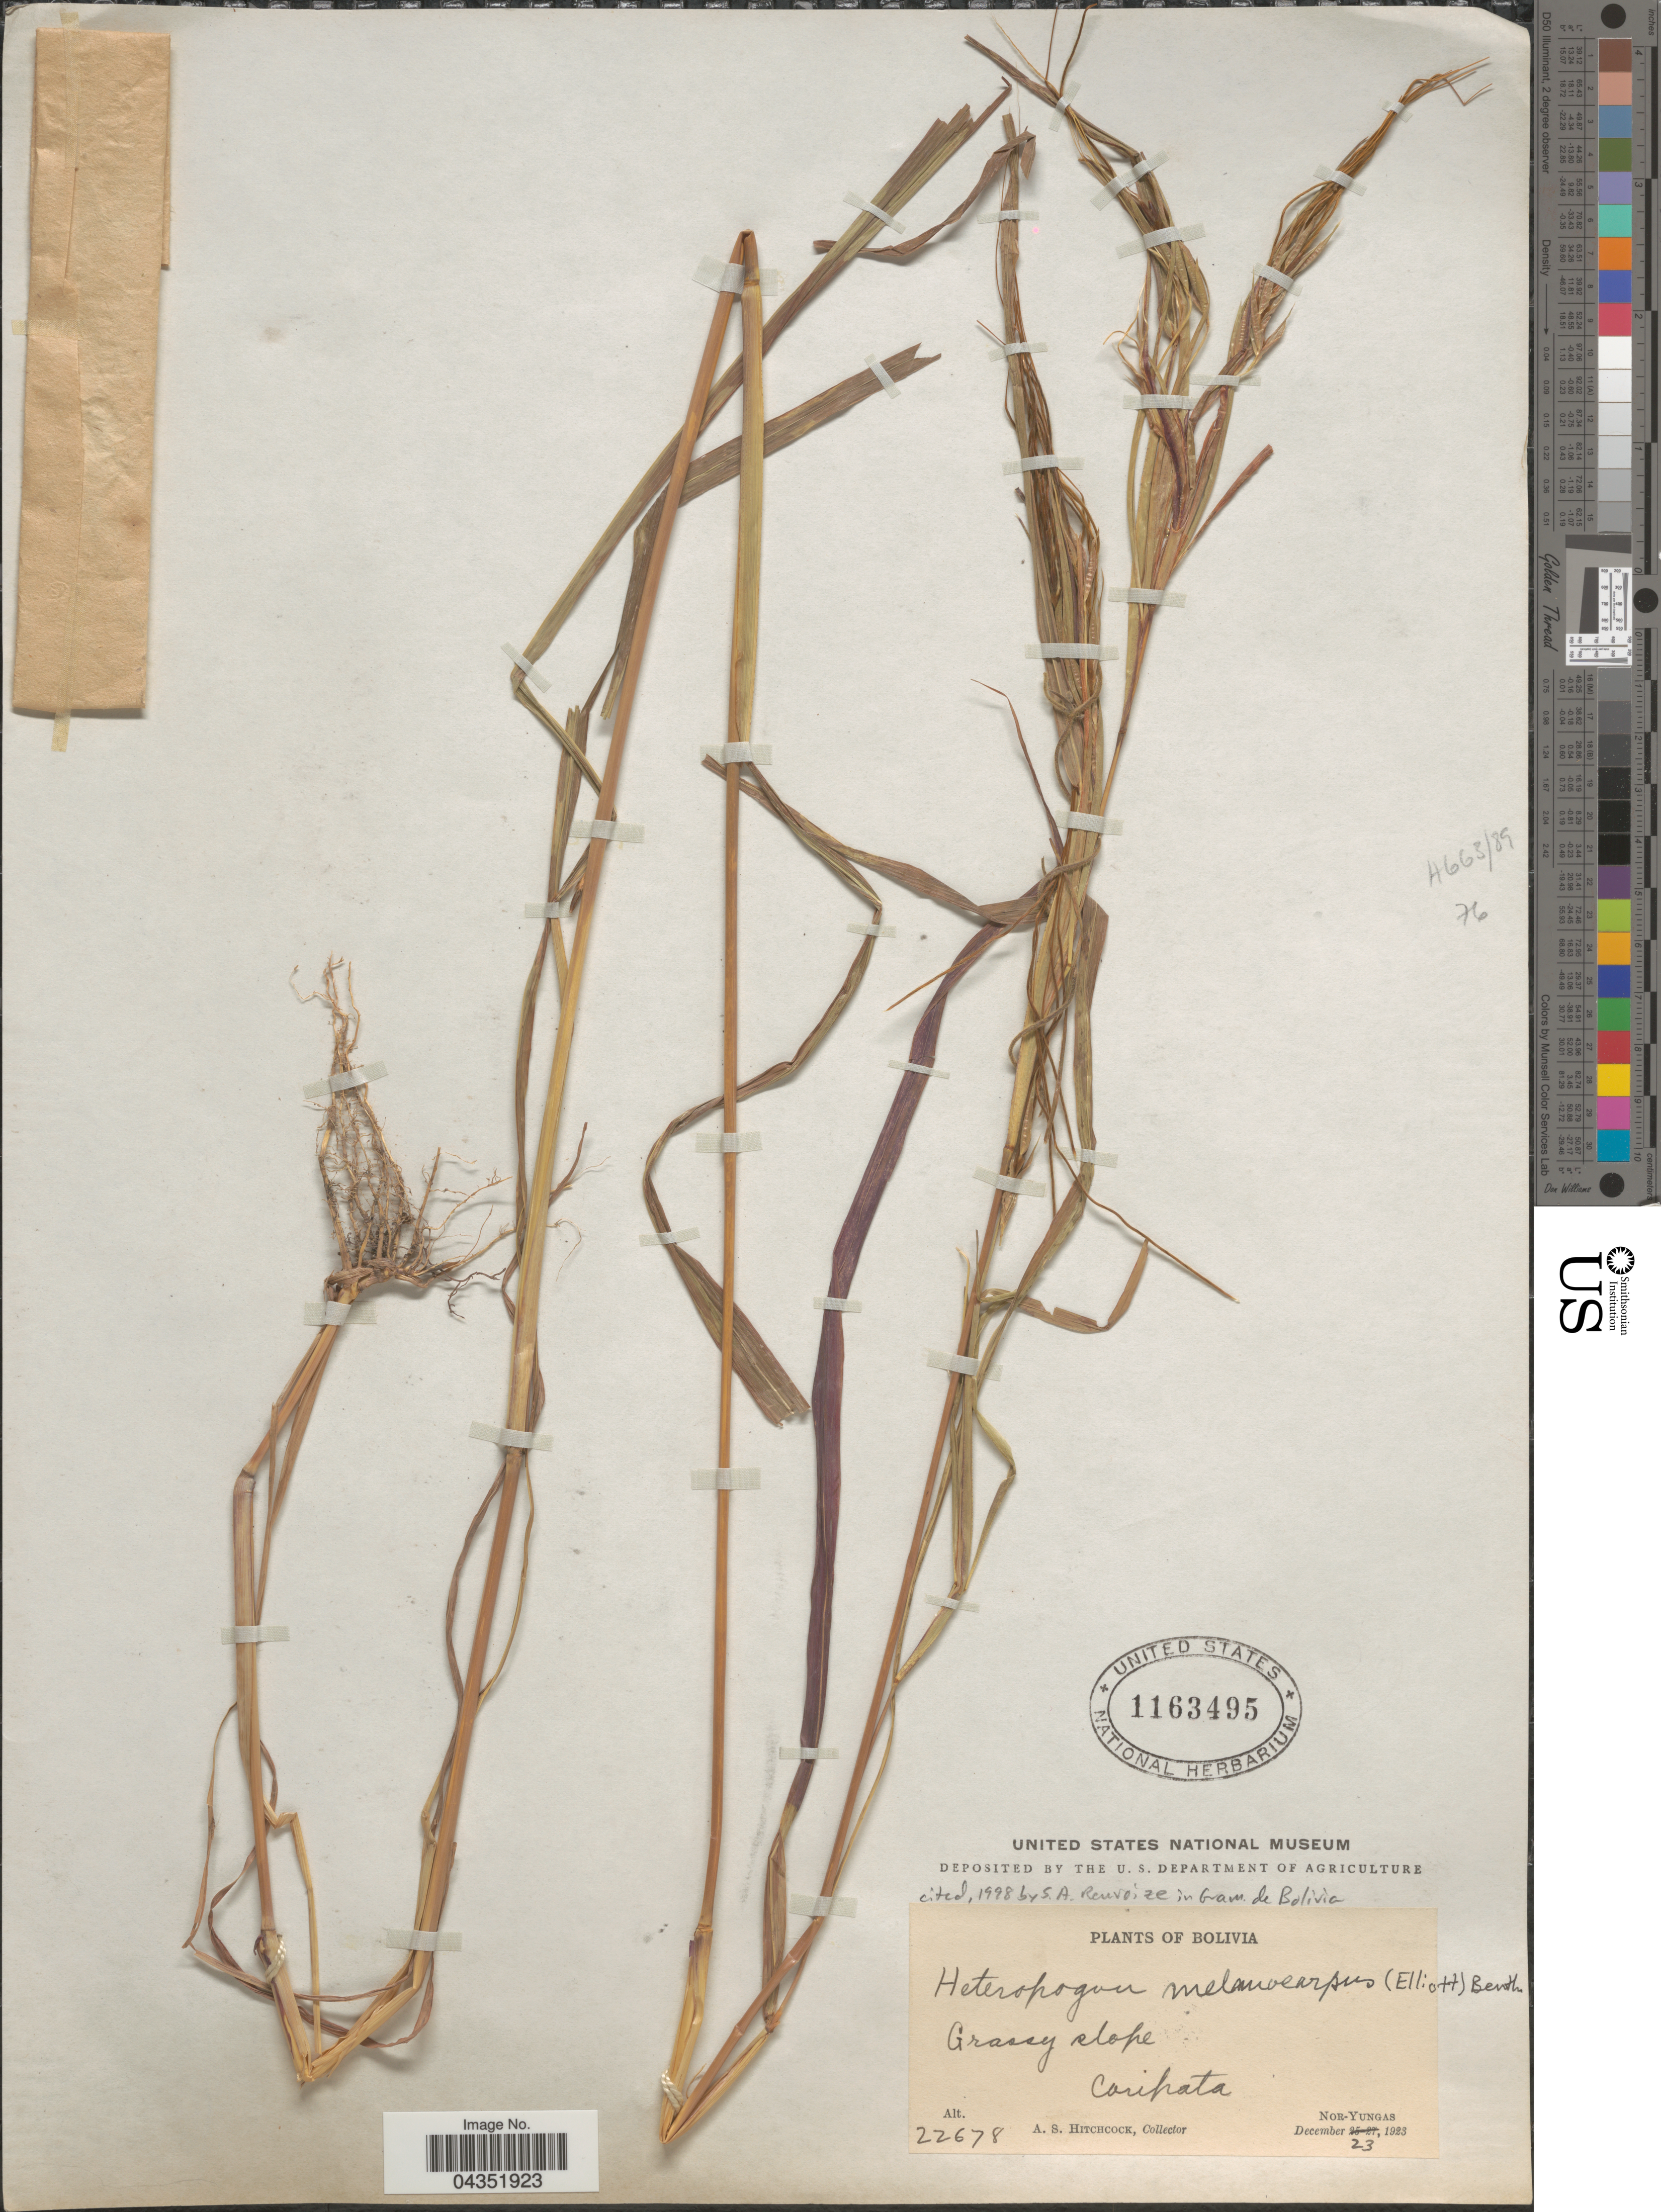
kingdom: Plantae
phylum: Tracheophyta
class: Liliopsida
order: Poales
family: Poaceae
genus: Heteropogon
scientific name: Heteropogon melanocarpus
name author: (Elliott) Benth.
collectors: A. S. Hitchcock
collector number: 22678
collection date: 1923-12-23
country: Bolivia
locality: Coripata. Nor-Yungas.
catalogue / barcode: US 1163495